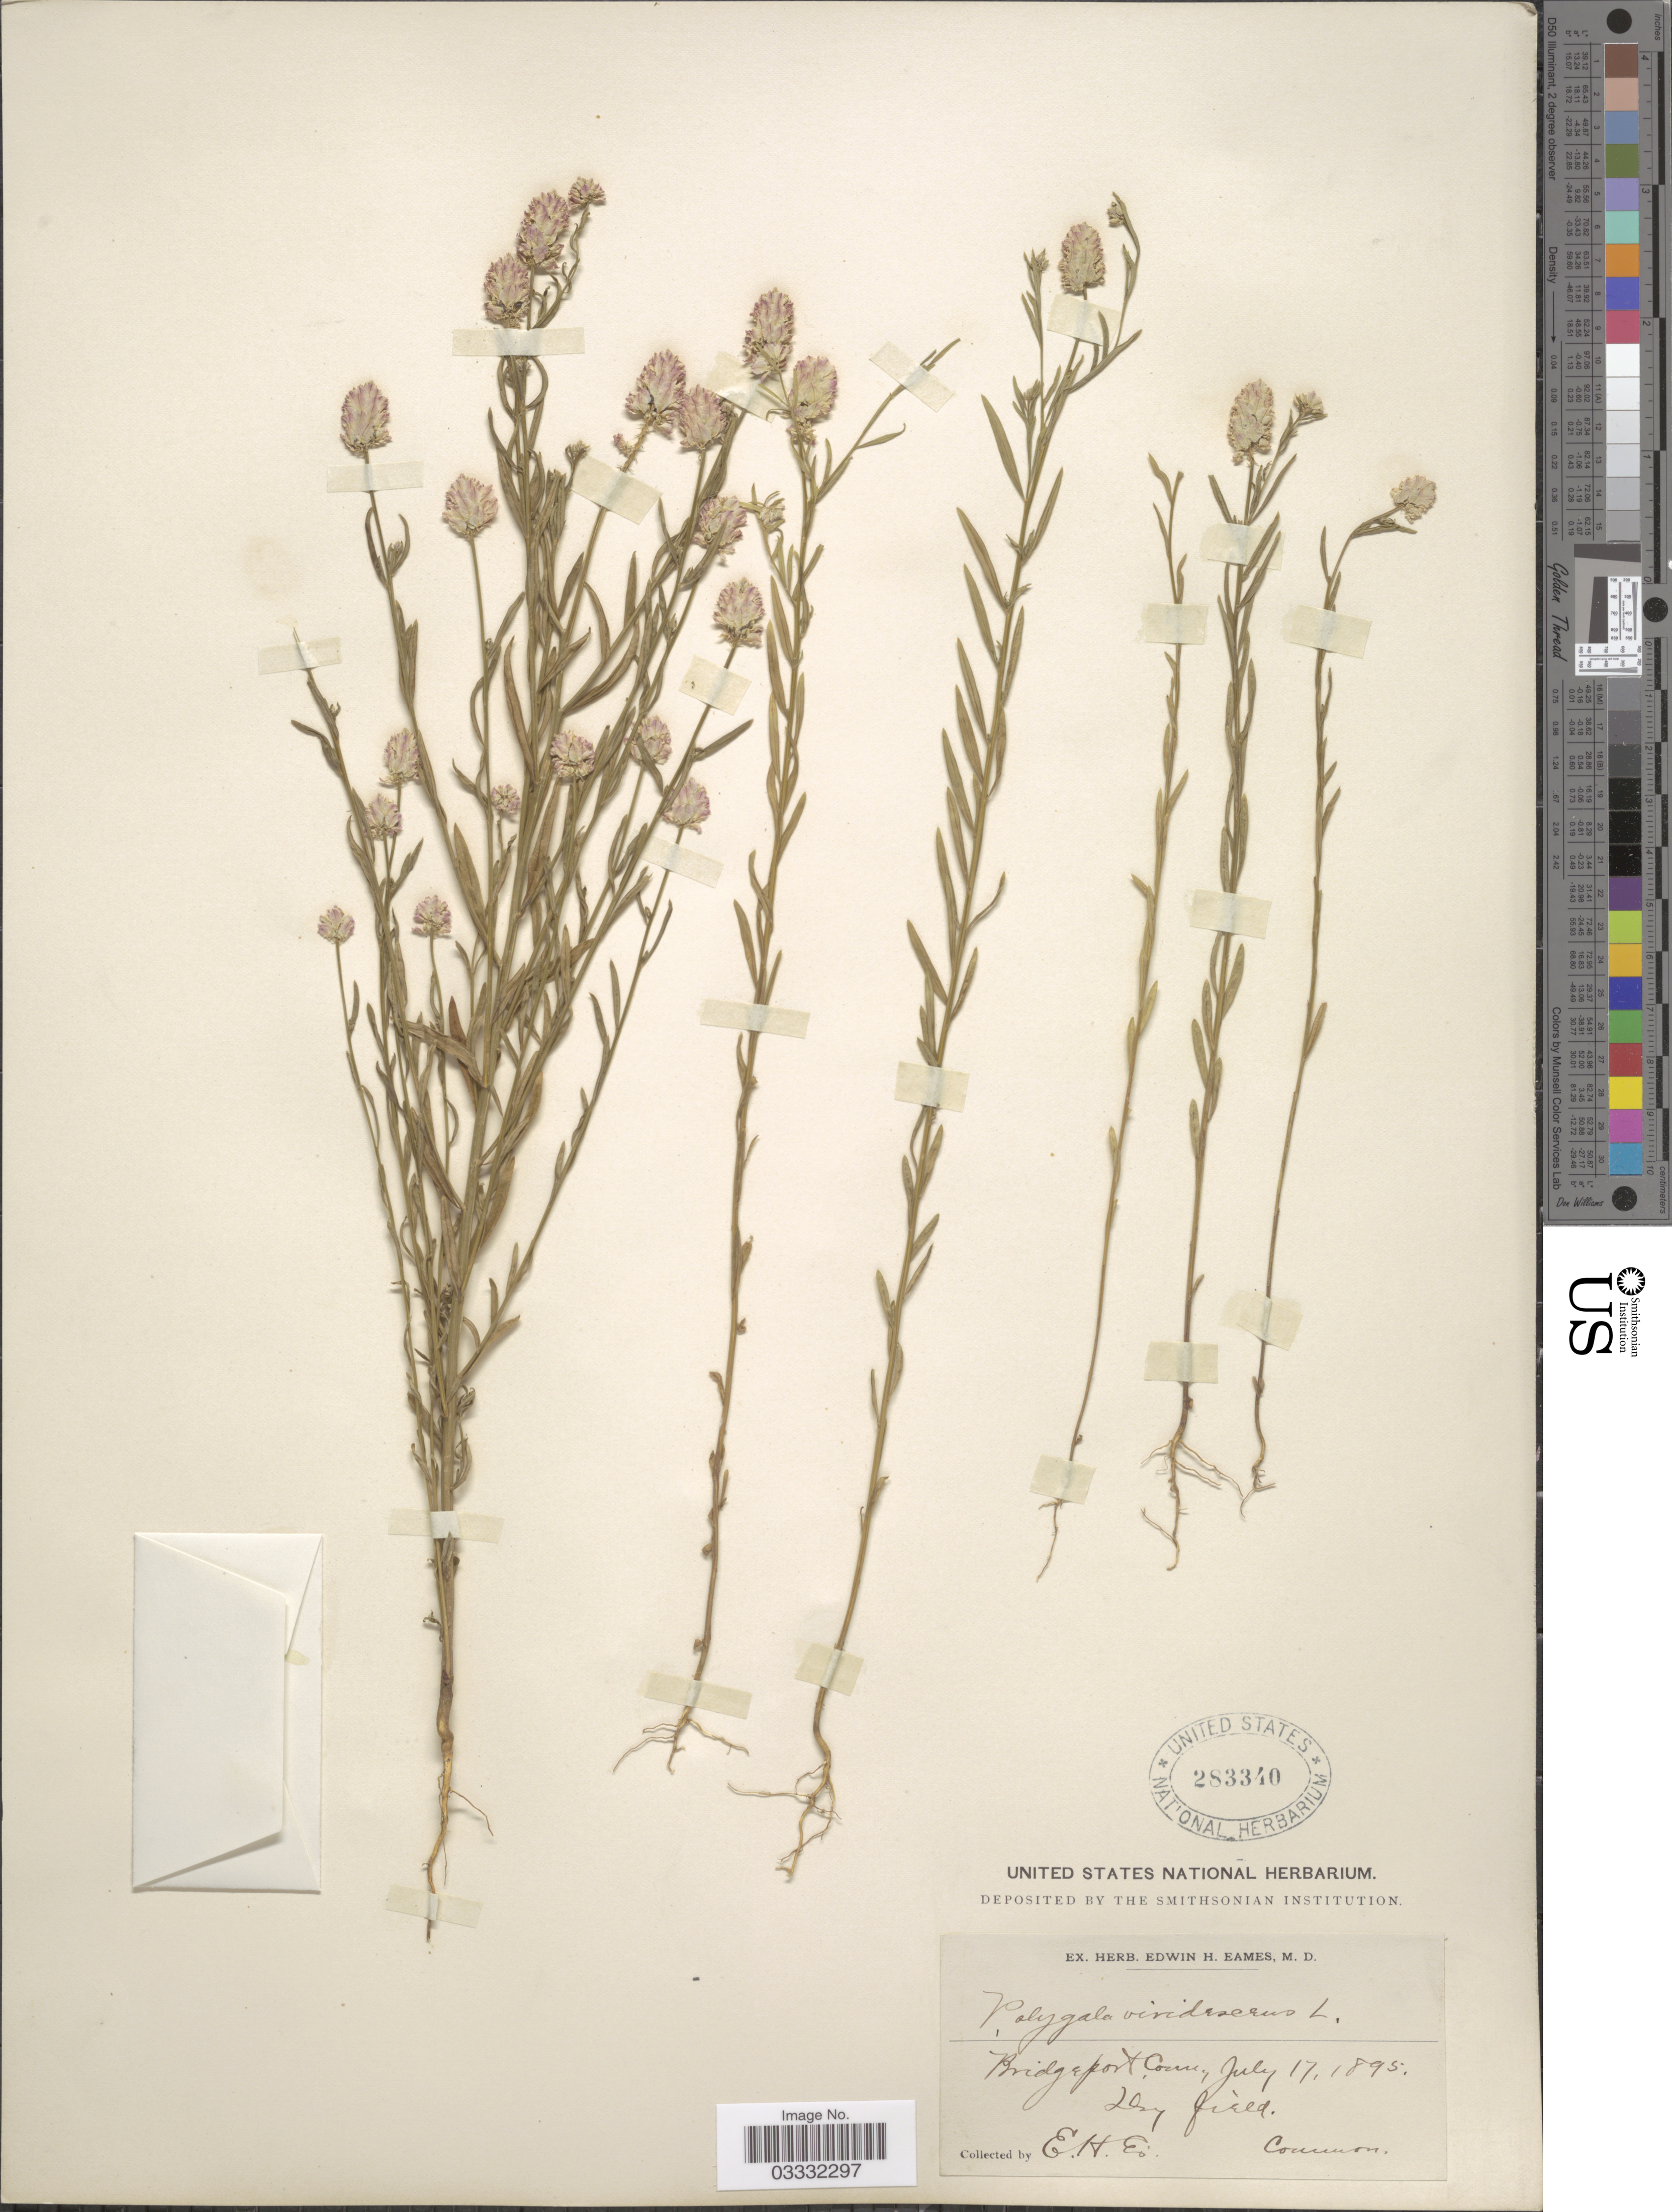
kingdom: Plantae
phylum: Tracheophyta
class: Magnoliopsida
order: Fabales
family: Polygalaceae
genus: Polygala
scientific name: Polygala sanguinea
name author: L.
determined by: Strong, Mark T., (BOT), Smithsonian Institution - National Museum of Natural History (UNITED STATES)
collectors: E. H. Eames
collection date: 1895-07-17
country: United States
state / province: Connecticut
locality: Bridgeport.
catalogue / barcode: US 283340